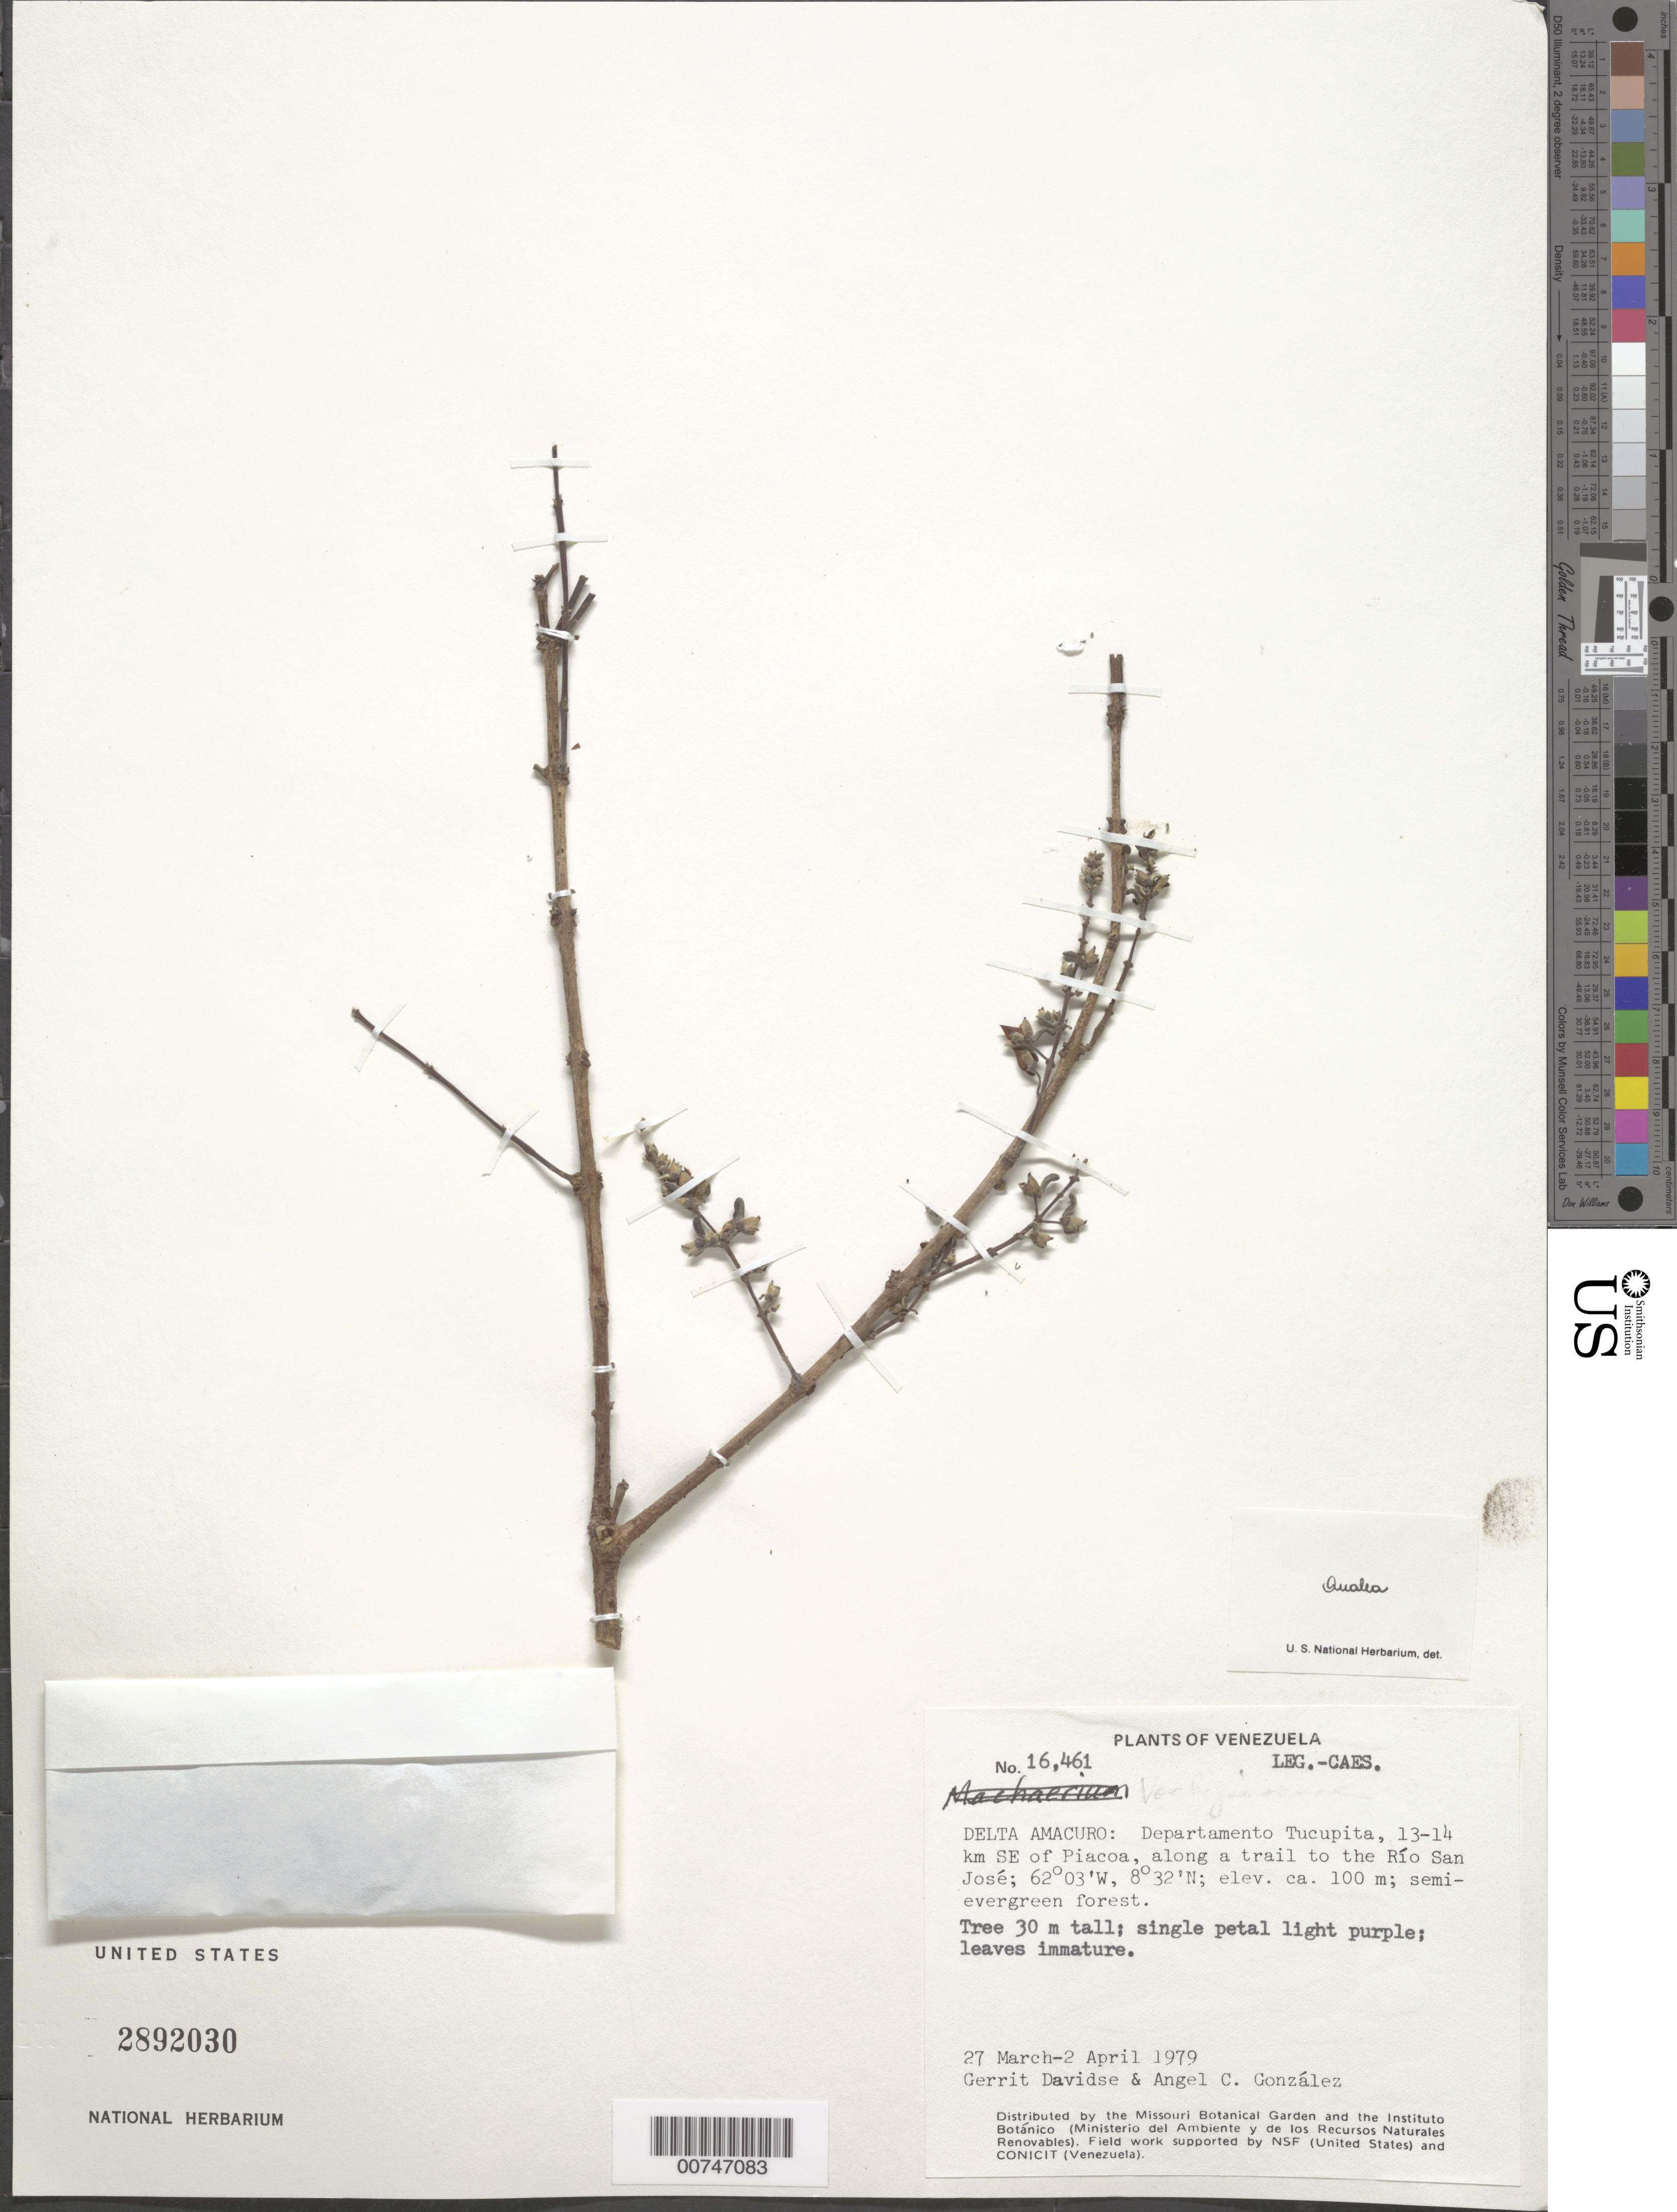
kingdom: Plantae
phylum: Tracheophyta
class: Magnoliopsida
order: Myrtales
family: Vochysiaceae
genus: Qualea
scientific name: Qualea sp.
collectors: G. Davidse & A. C. González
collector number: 16461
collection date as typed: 27-Mar-79 to 2-Apr-79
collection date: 1979-03-27/1979-04-02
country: Venezuela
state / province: Delta Amacuro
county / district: Tucupita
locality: Piacoa, 13-14 km SE of on trail to the Río San José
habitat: Semi-evergreen forest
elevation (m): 100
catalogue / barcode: US 2892030